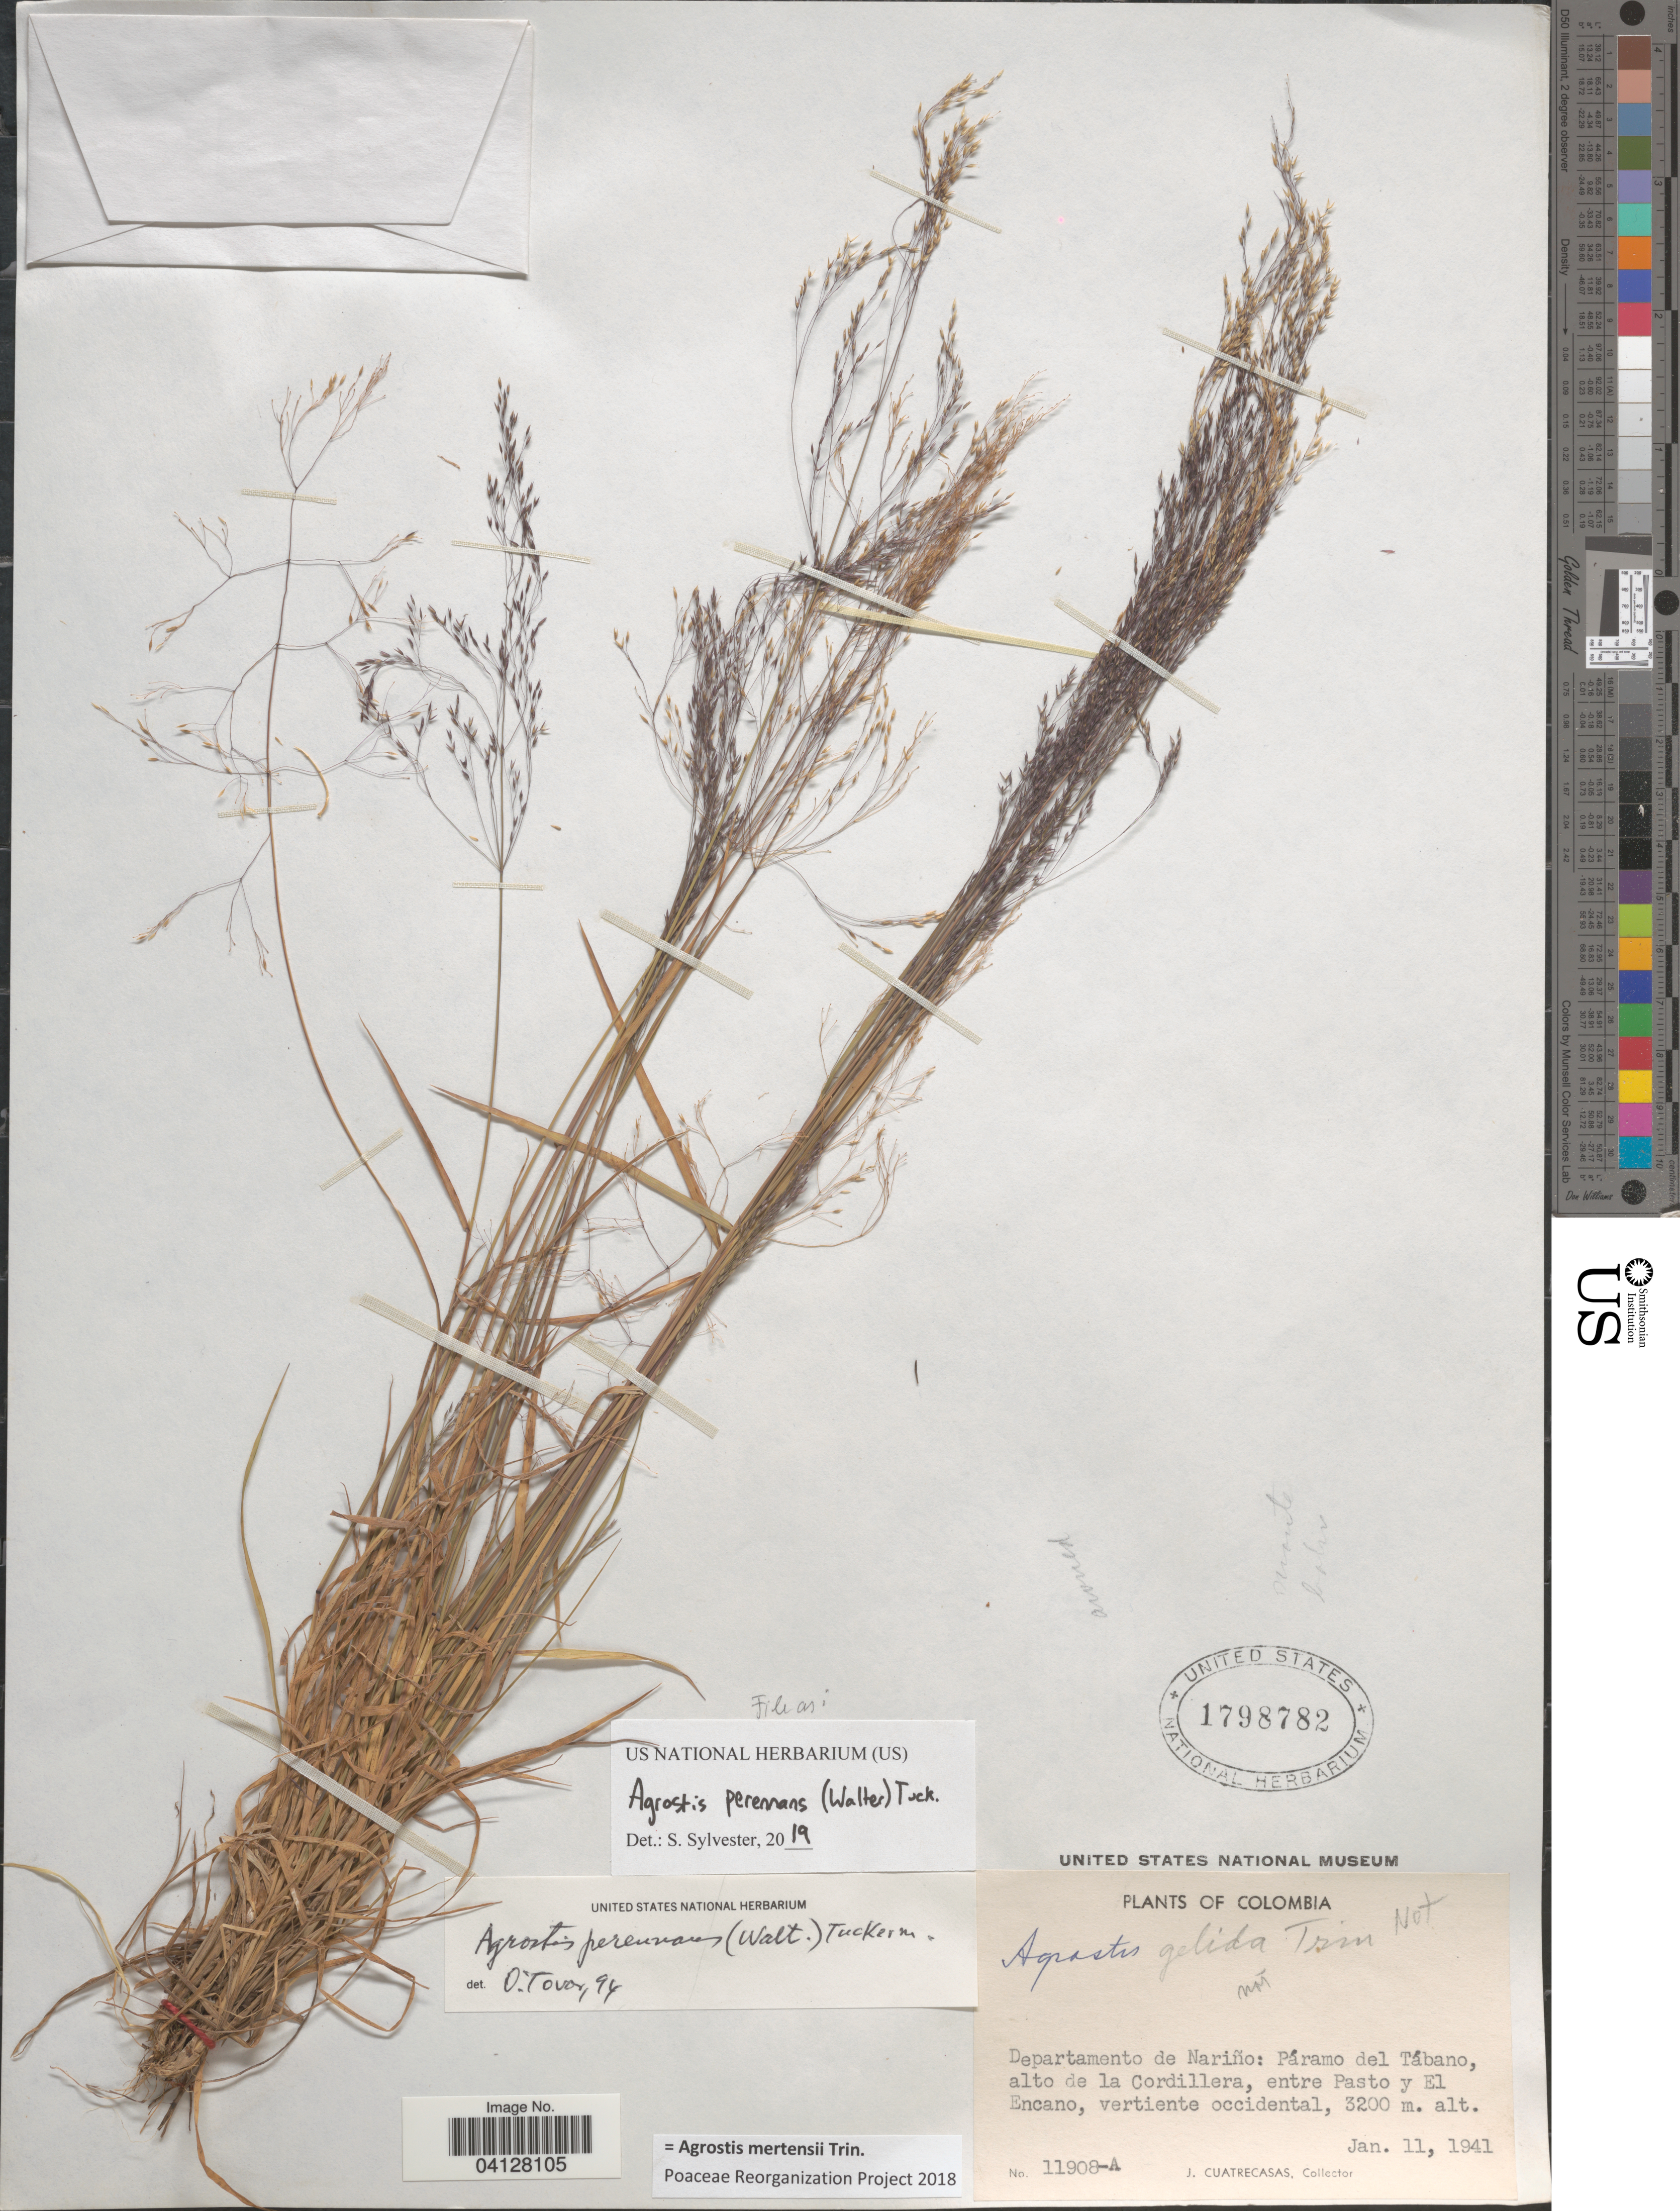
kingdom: Plantae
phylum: Tracheophyta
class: Liliopsida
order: Poales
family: Poaceae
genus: Agrostis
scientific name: Agrostis perennans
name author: (Walter) Tuck.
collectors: J. Cuatrecasas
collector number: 11908-A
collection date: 1941-01-11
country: Colombia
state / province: Nariño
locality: Departamento de Nariño: Páramo del Tábano, alto de la Cordillera, entre Pasto y El Encano.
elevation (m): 3200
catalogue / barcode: US 1798782